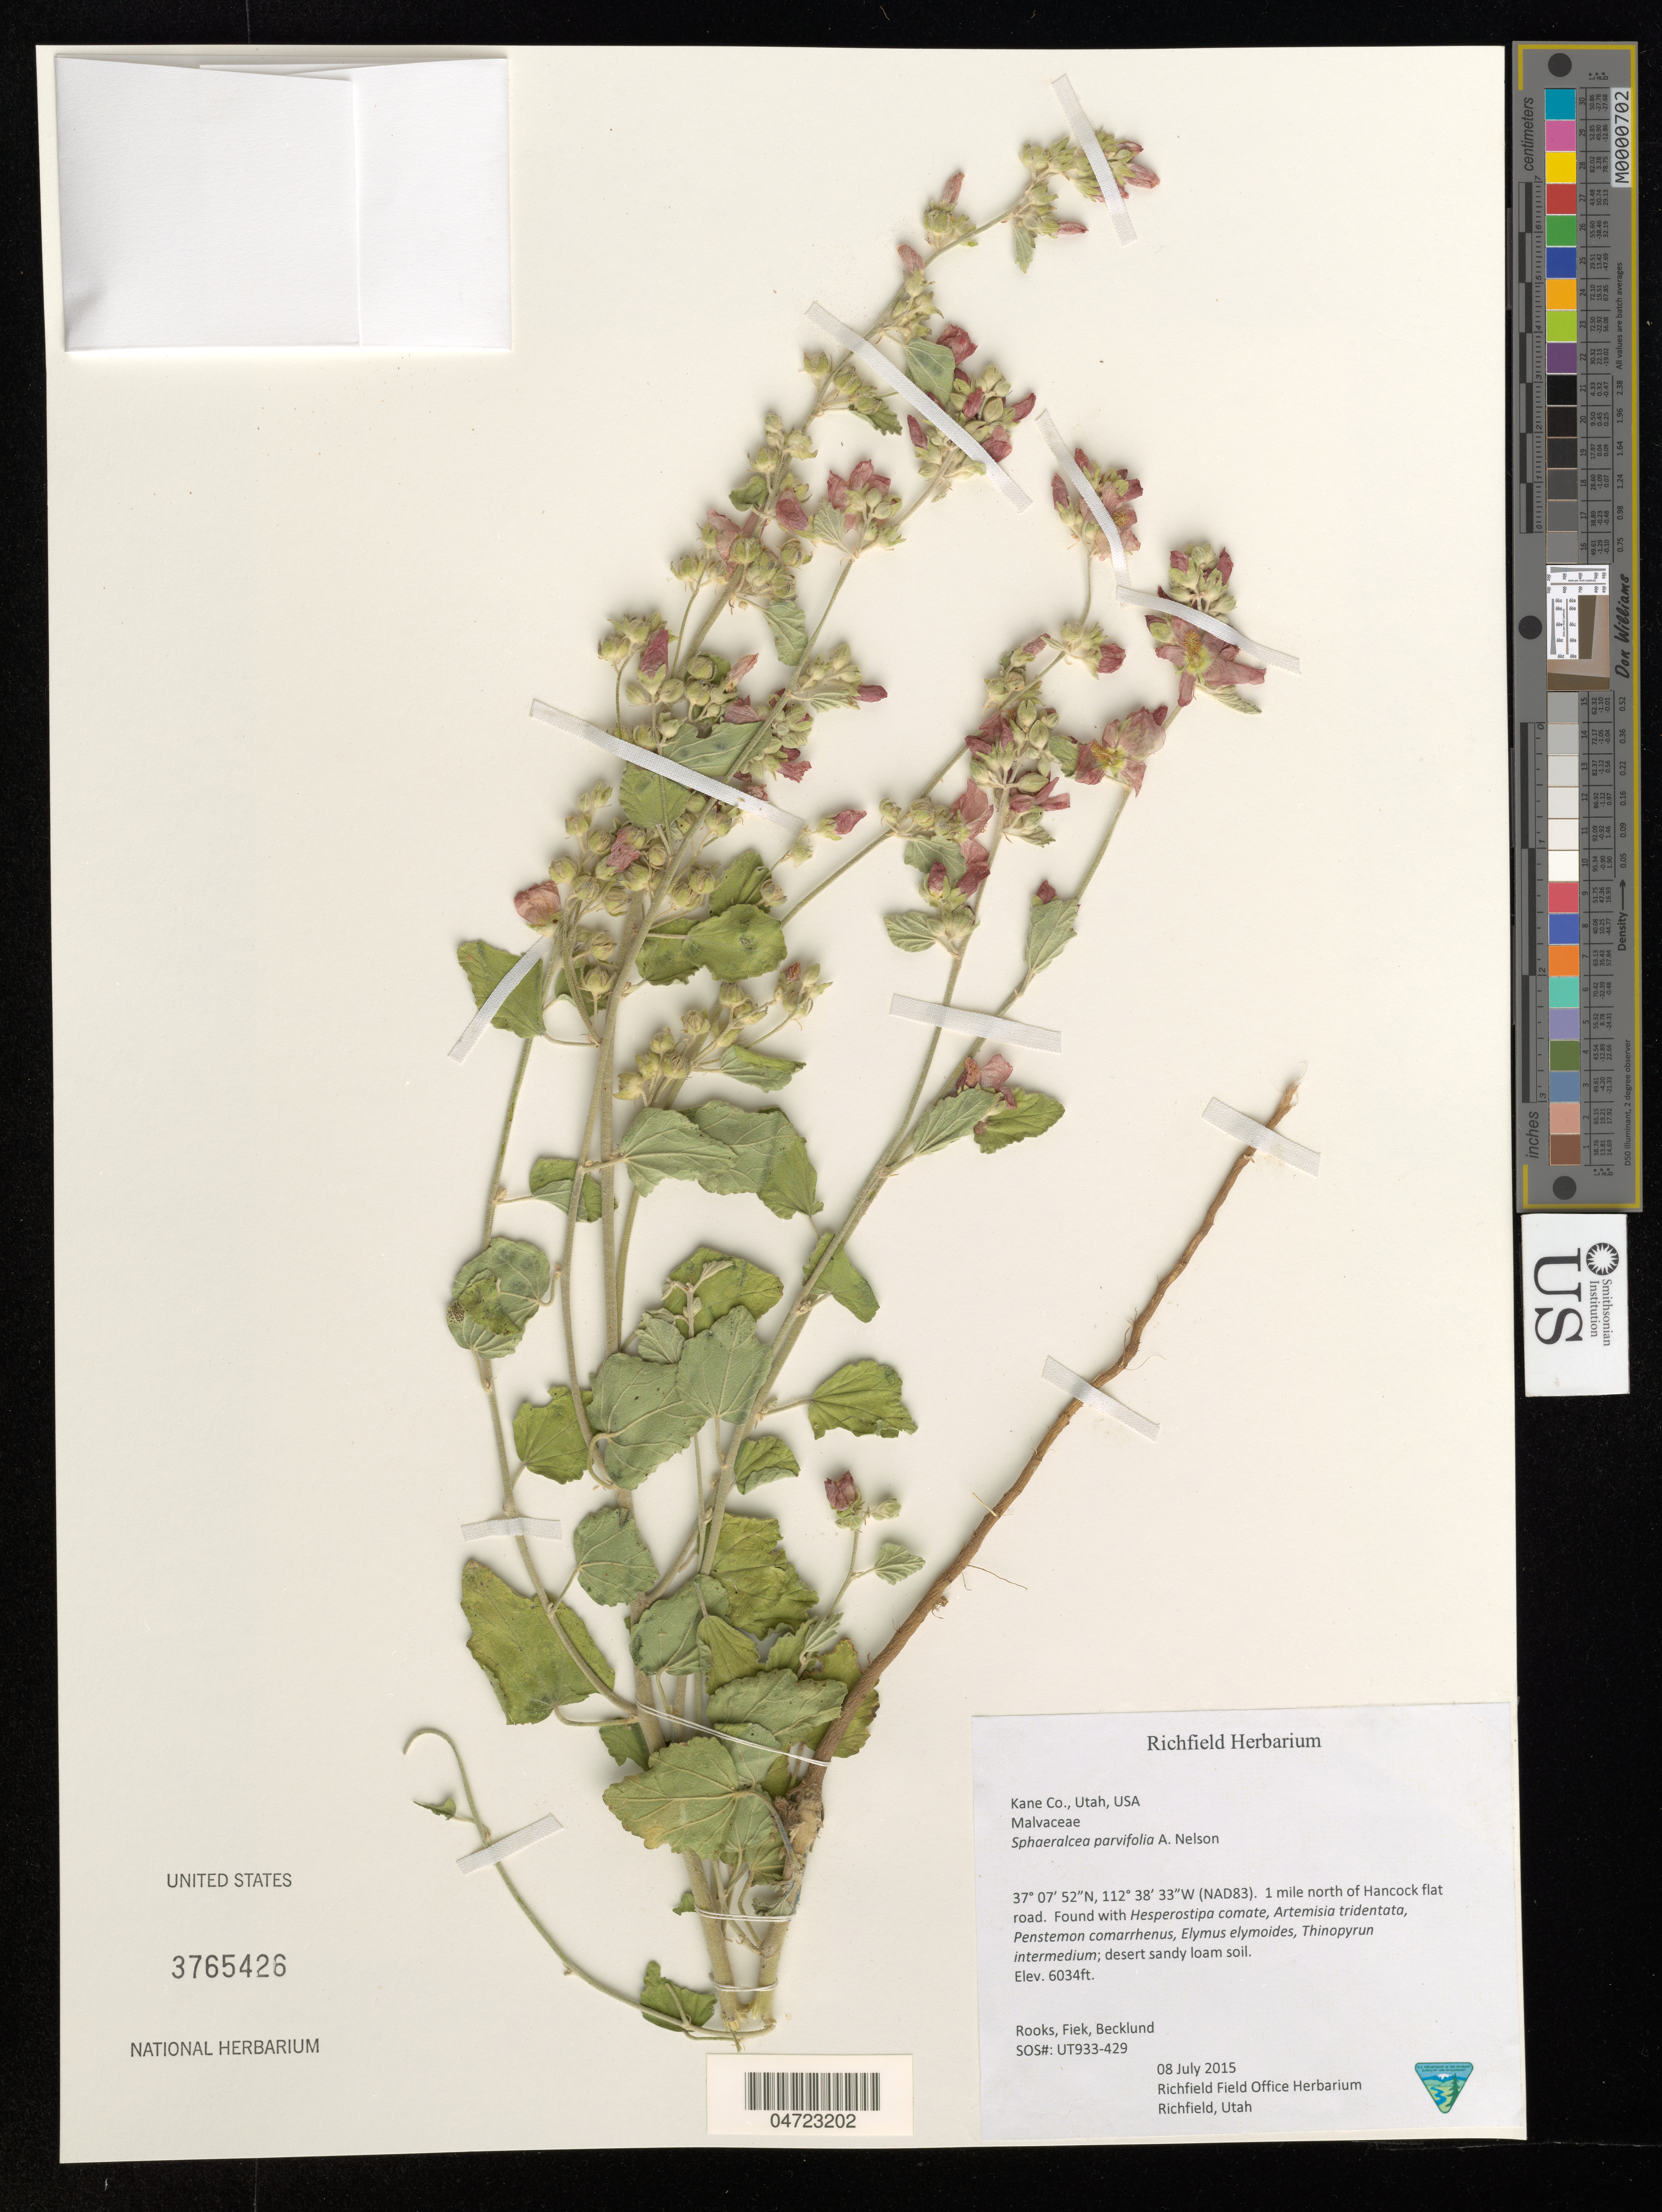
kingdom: Plantae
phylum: Tracheophyta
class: Magnoliopsida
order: Malvales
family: Malvaceae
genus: Sphaeralcea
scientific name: Sphaeralcea parvifolia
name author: A. Nelson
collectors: -. Rooks, -. Fiek & -. Becklund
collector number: UT933-429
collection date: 2015-07-08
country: United States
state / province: Utah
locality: Kane Co. 1 mile north of Hancock flat road.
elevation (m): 1839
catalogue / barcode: US 3765426